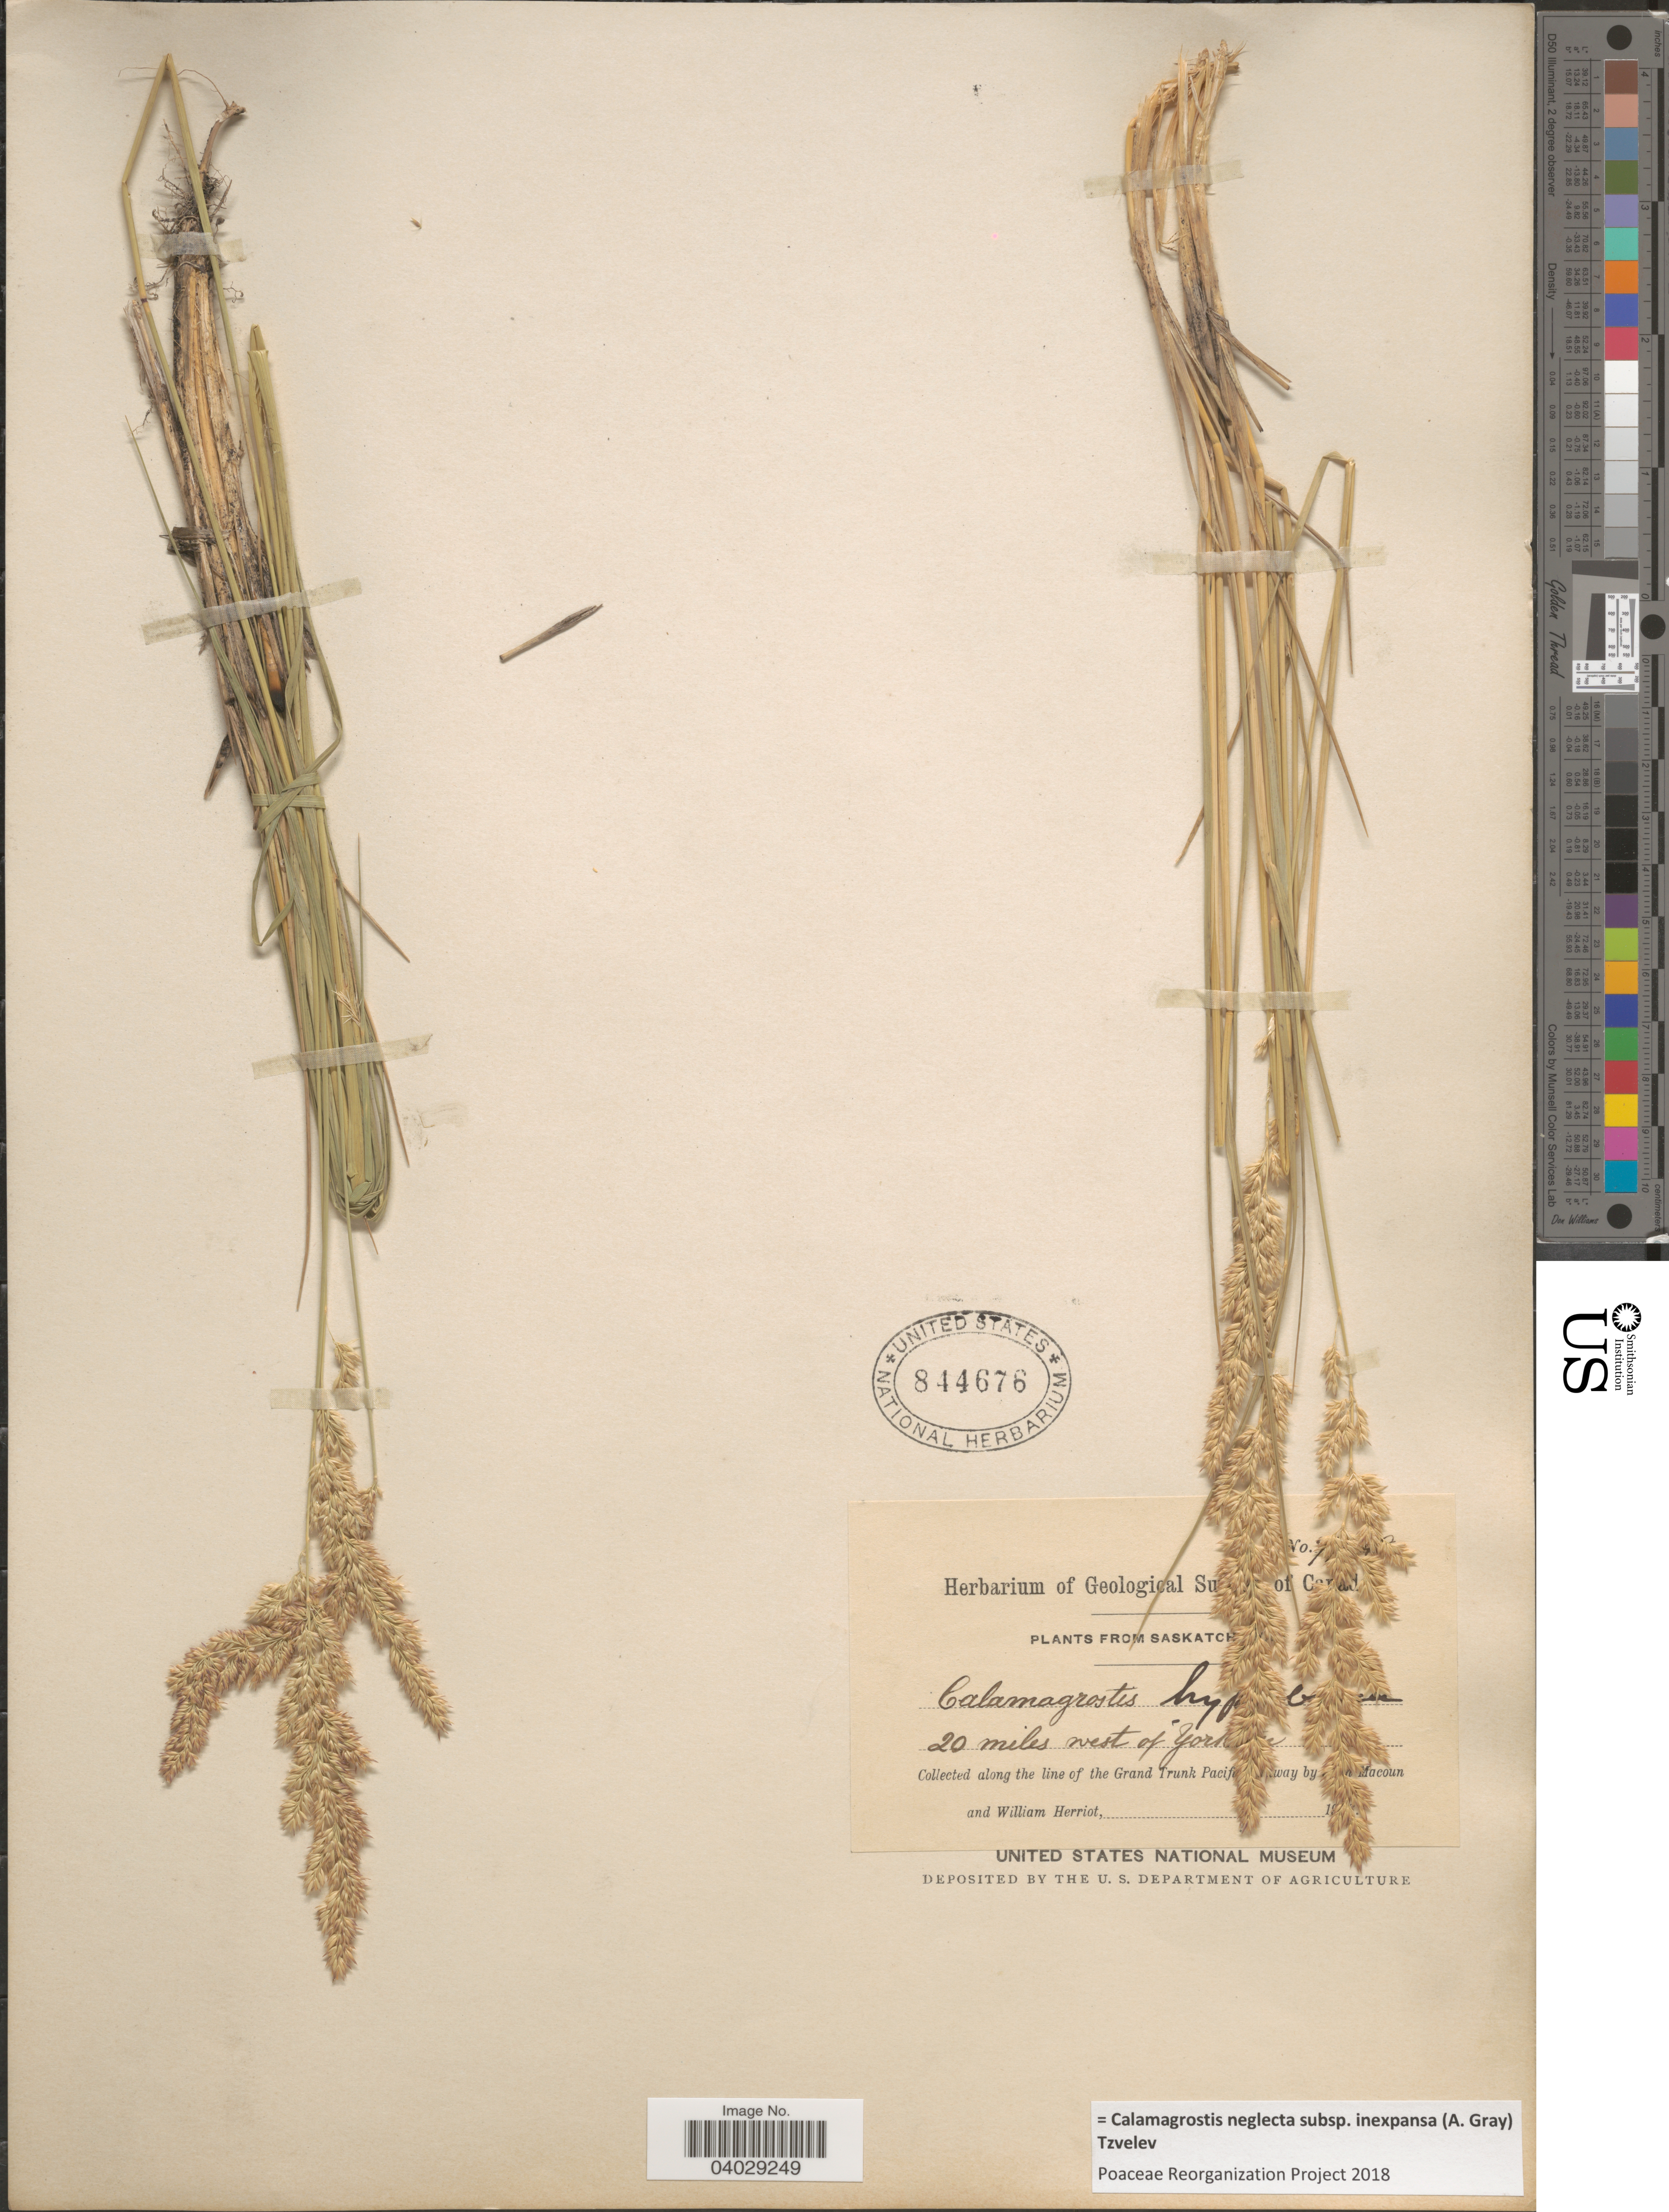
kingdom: Plantae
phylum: Tracheophyta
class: Liliopsida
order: Poales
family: Poaceae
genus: Calamagrostis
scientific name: Calamagrostis neglecta subsp. inexpansa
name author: (A. Gray) Tzvelev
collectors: J. Macoun & W. Herriot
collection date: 1906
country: Canada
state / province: Saskatchewan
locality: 20 miles west of Yorkton. Along the line of the Grand Trunk Pacific Railway.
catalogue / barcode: US 844676